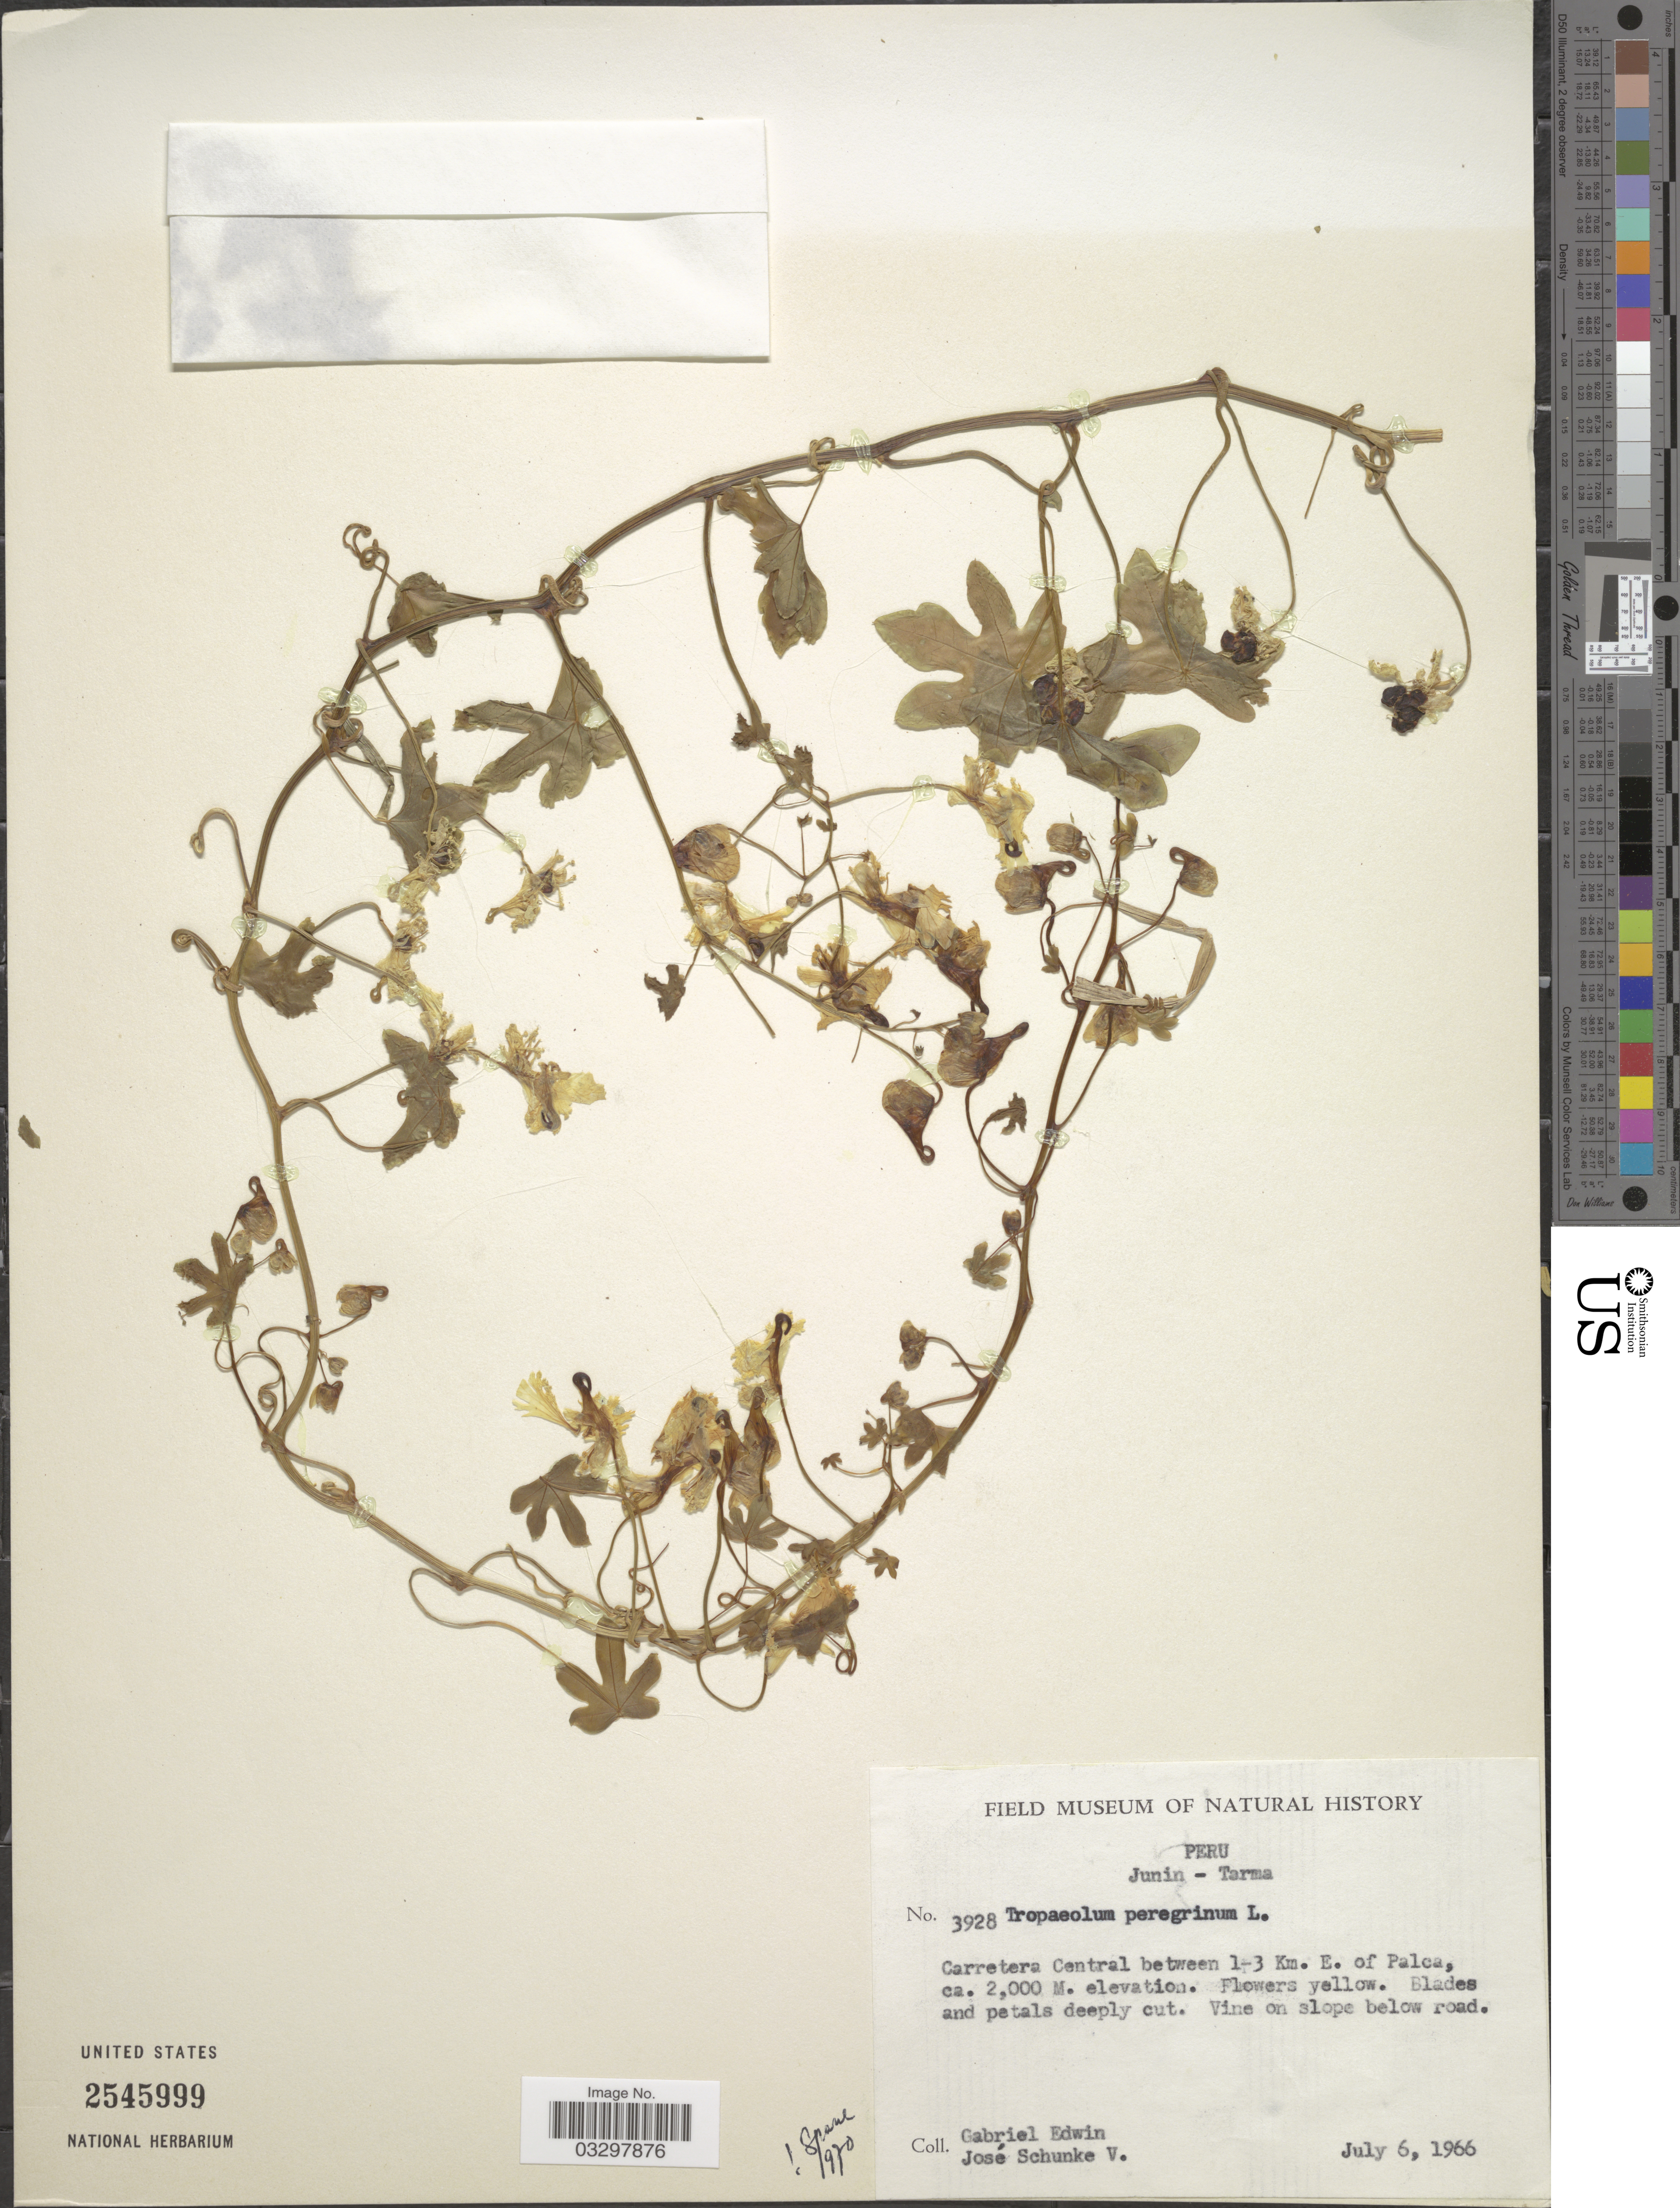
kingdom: Plantae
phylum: Tracheophyta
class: Magnoliopsida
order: Brassicales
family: Tropaeolaceae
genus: Tropaeolum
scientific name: Tropaeolum peregrinum var. peregrinum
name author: L.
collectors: G. Edwin & J. Schunke Vigo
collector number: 3928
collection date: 1966-07-06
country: Peru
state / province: Junín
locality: Junin-Tarma, Carretera Central between 1-3 Km. E. of Palca.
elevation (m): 2000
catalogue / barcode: US 2545999